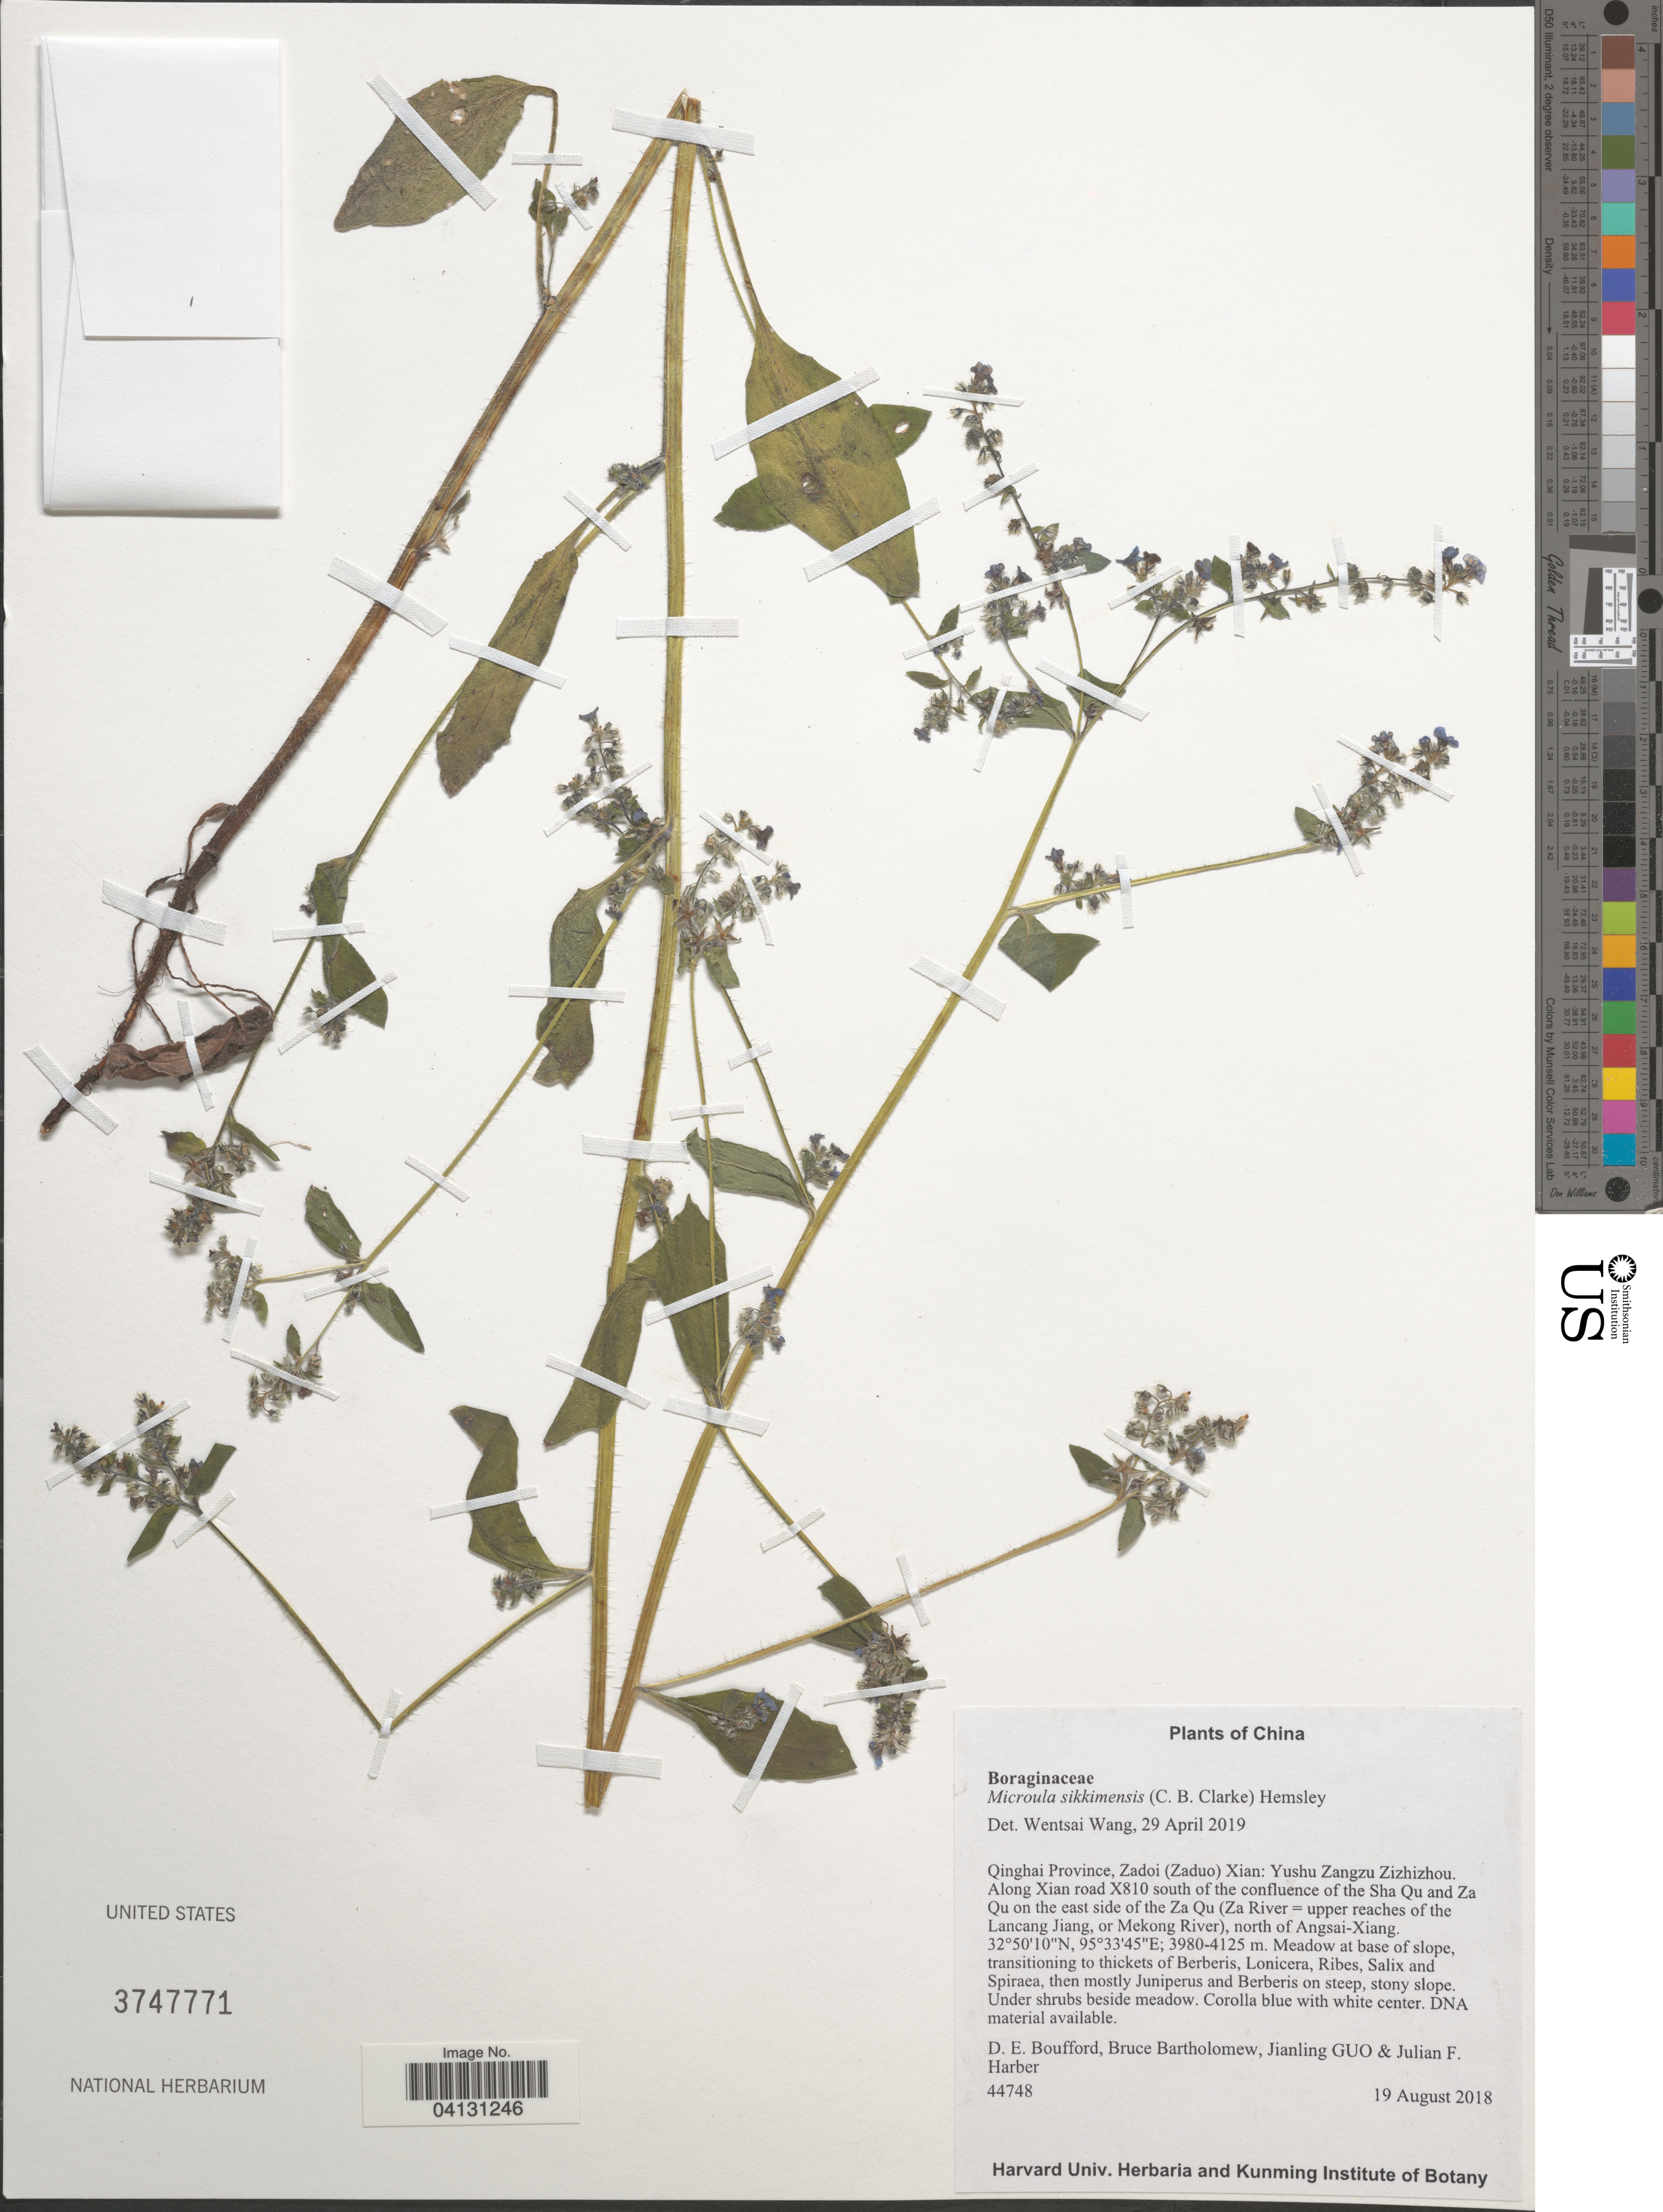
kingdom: Plantae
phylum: Tracheophyta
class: Magnoliopsida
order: Boraginales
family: Boraginaceae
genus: Microula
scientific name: Microula sikkimensis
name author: (C.B. Clarke) Hemsl.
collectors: D. E. Boufford, B. Bartholomew, J. Guo & J. Harber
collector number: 44748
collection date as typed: Transcribed d/m/y: 19/8/2018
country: China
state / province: Qinghai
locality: Zadoi (Zaduo) Xian: Yushu Zangzu Zizhizhou. Along Xian road X810 south of the confluence of the Sha Qu and Za Qu on the east side of the Za Qu (Za River=upper reaches of the Lancang Jiang, or Mekong River), north of Angsai-Xiang.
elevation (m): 3980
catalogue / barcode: US 3747771